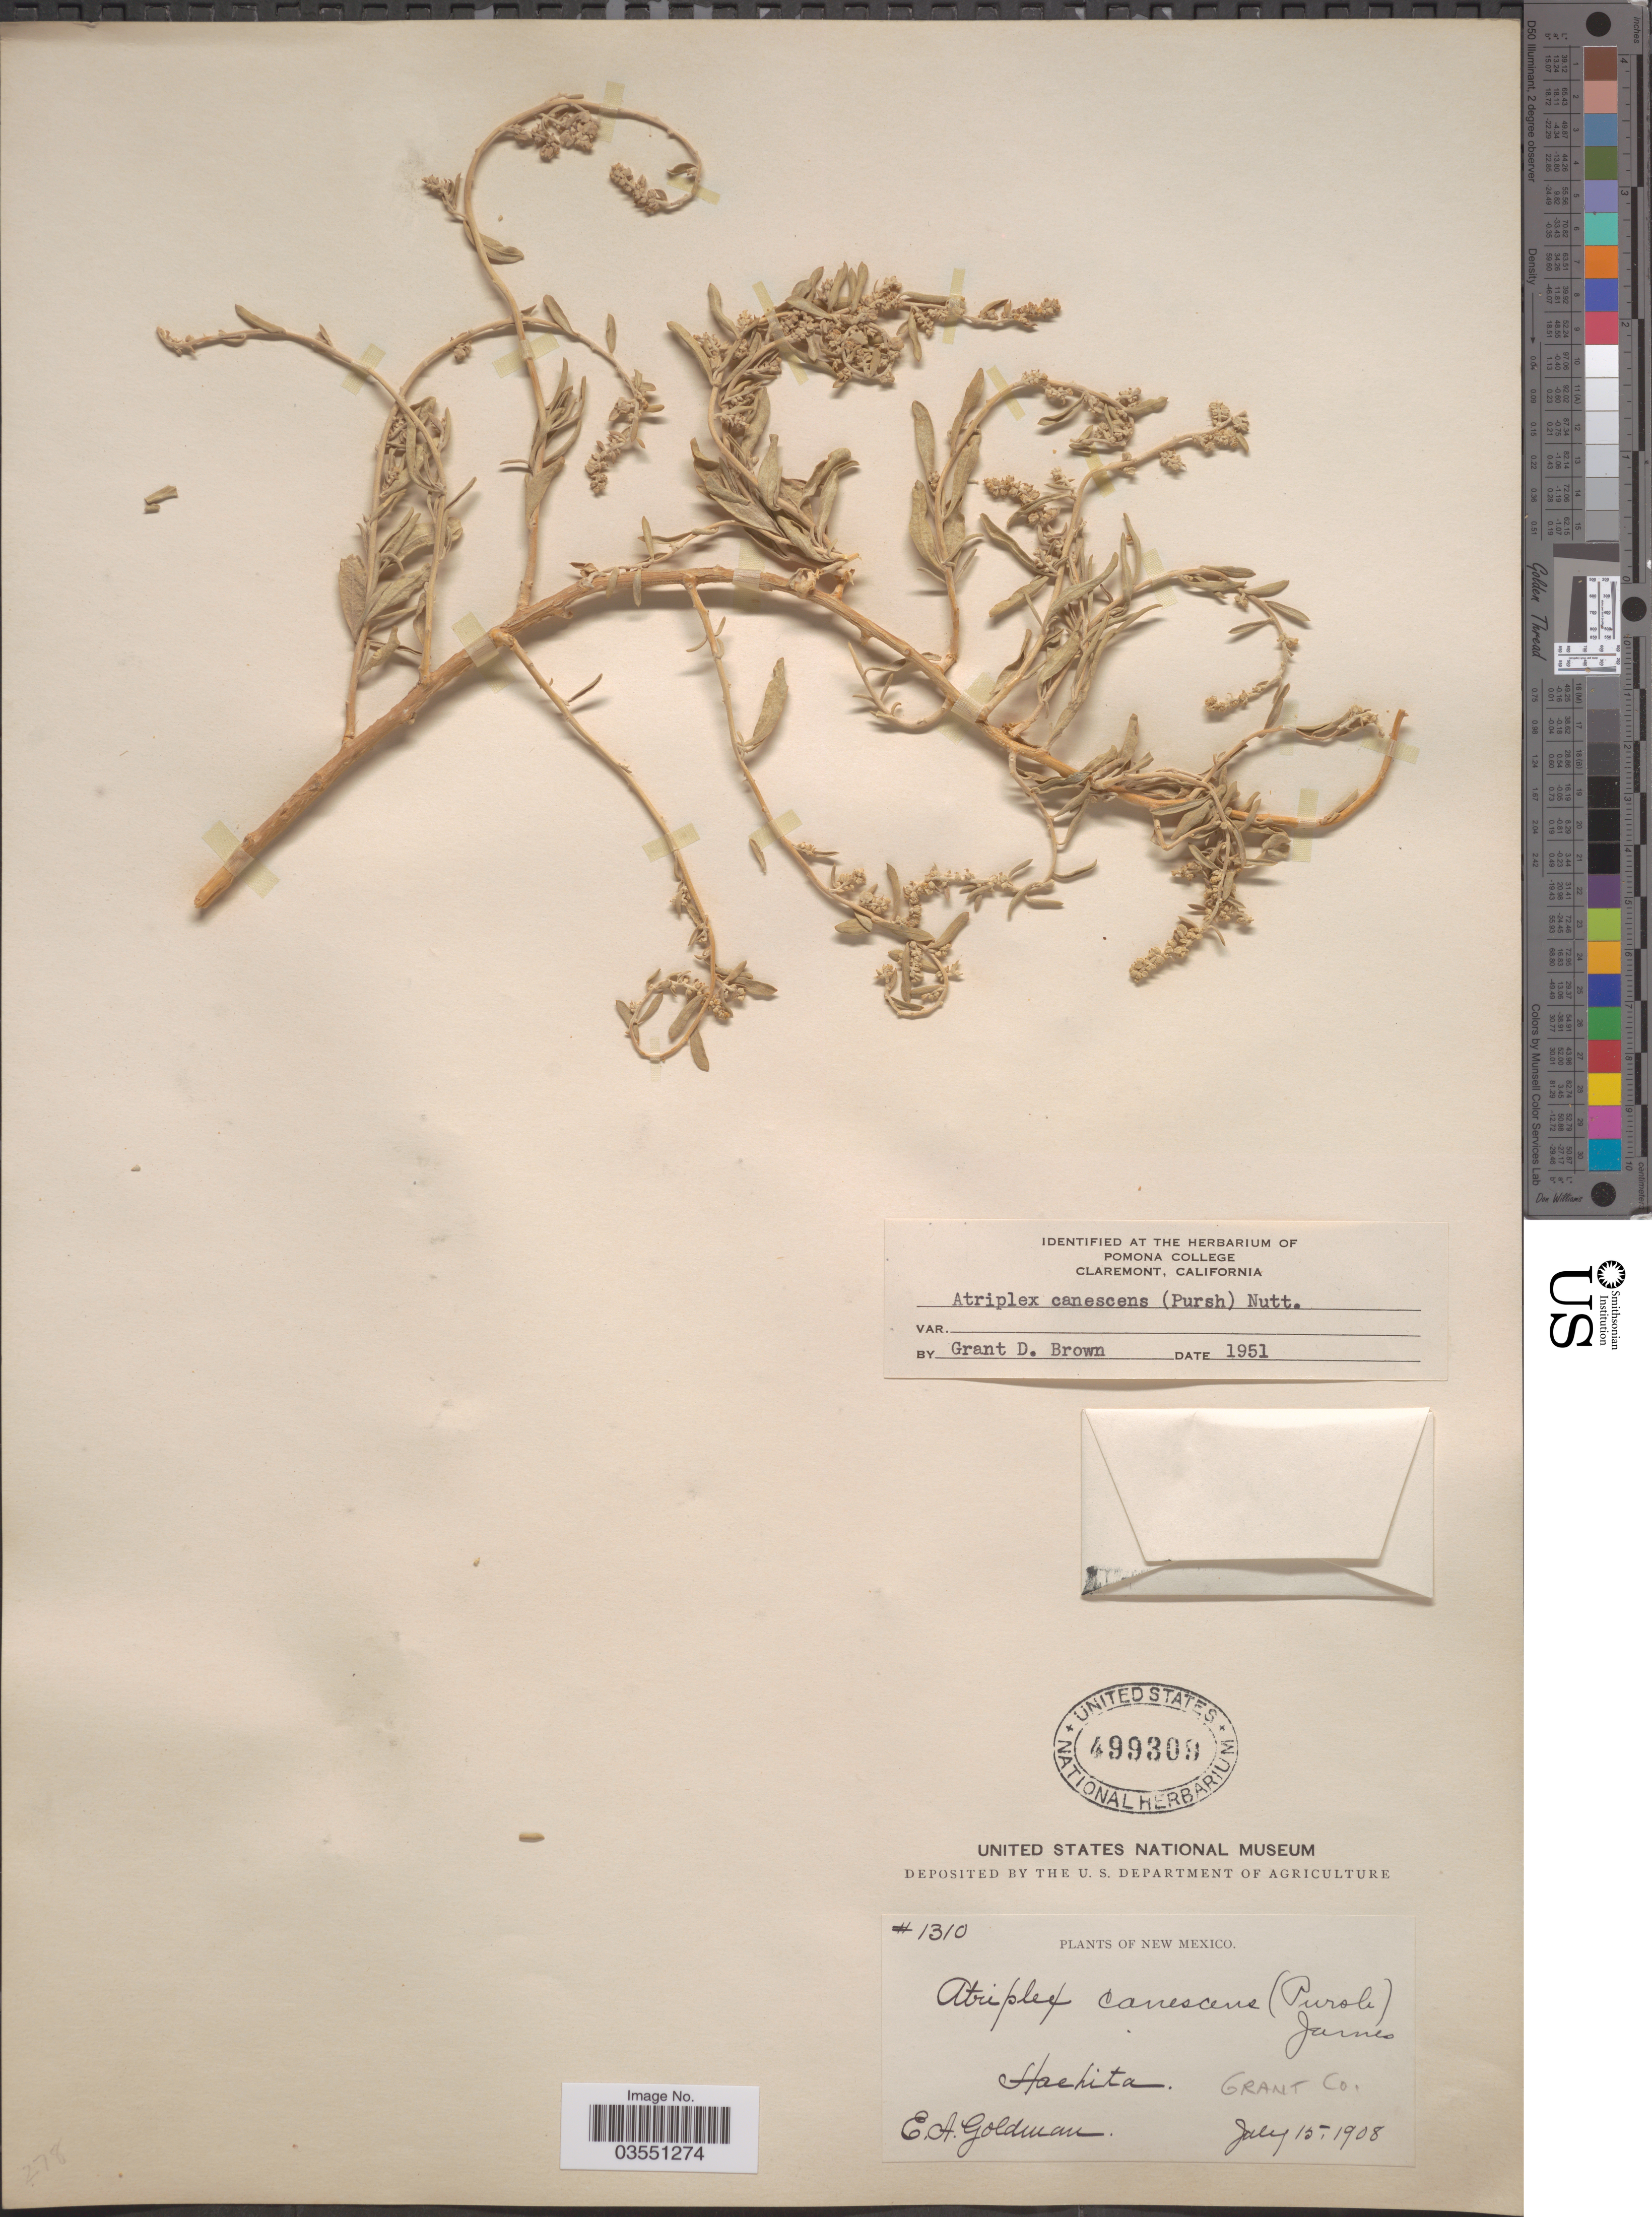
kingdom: Plantae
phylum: Tracheophyta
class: Magnoliopsida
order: Caryophyllales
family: Amaranthaceae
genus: Atriplex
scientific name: Atriplex canescens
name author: (Pursh) Nutt.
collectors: E. A. Goldman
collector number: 1310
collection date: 1908-07-15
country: United States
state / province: New Mexico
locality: Hachita. Grant Co.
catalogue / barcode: US 499309